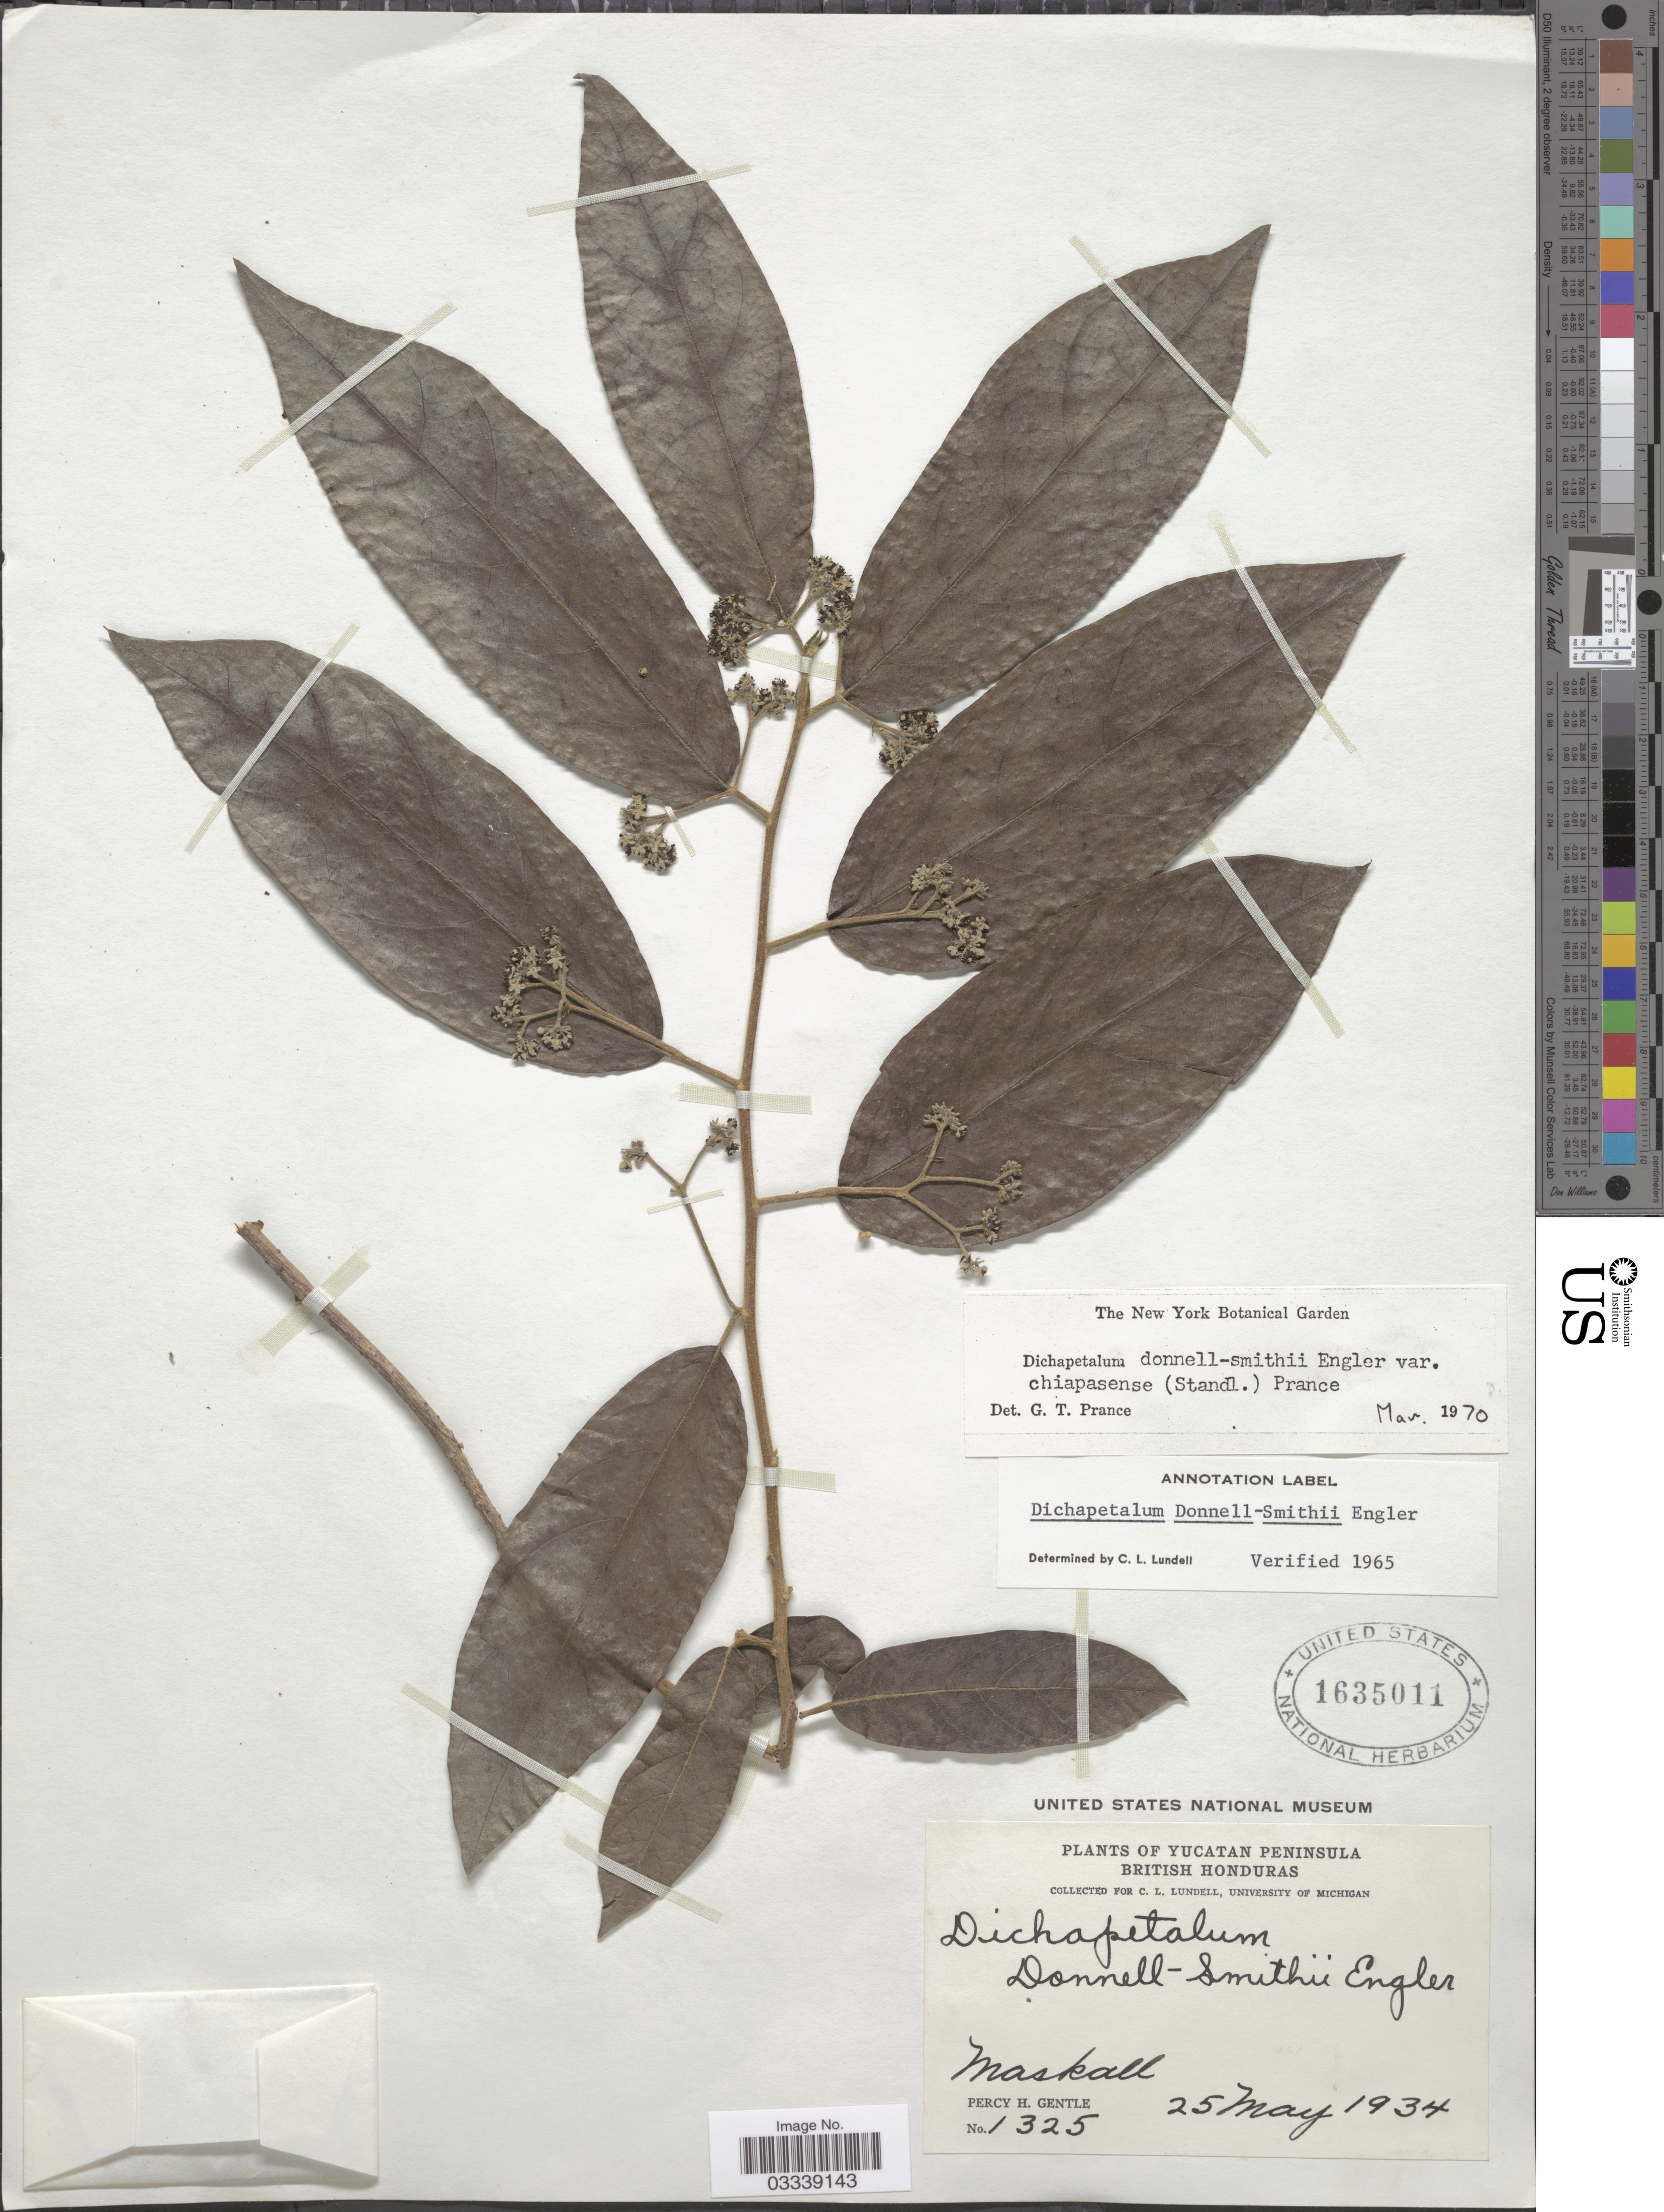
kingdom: Plantae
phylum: Tracheophyta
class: Magnoliopsida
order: Malpighiales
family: Dichapetalaceae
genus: Dichapetalum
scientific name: Dichapetalum donnell-smithii var. chiapasense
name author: (Standl.) Prance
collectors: P. H. Gentle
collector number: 1325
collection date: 1934-05-25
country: Belize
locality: Yucatan Peninsula. British Honduras. Maskall.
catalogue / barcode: US 1635011